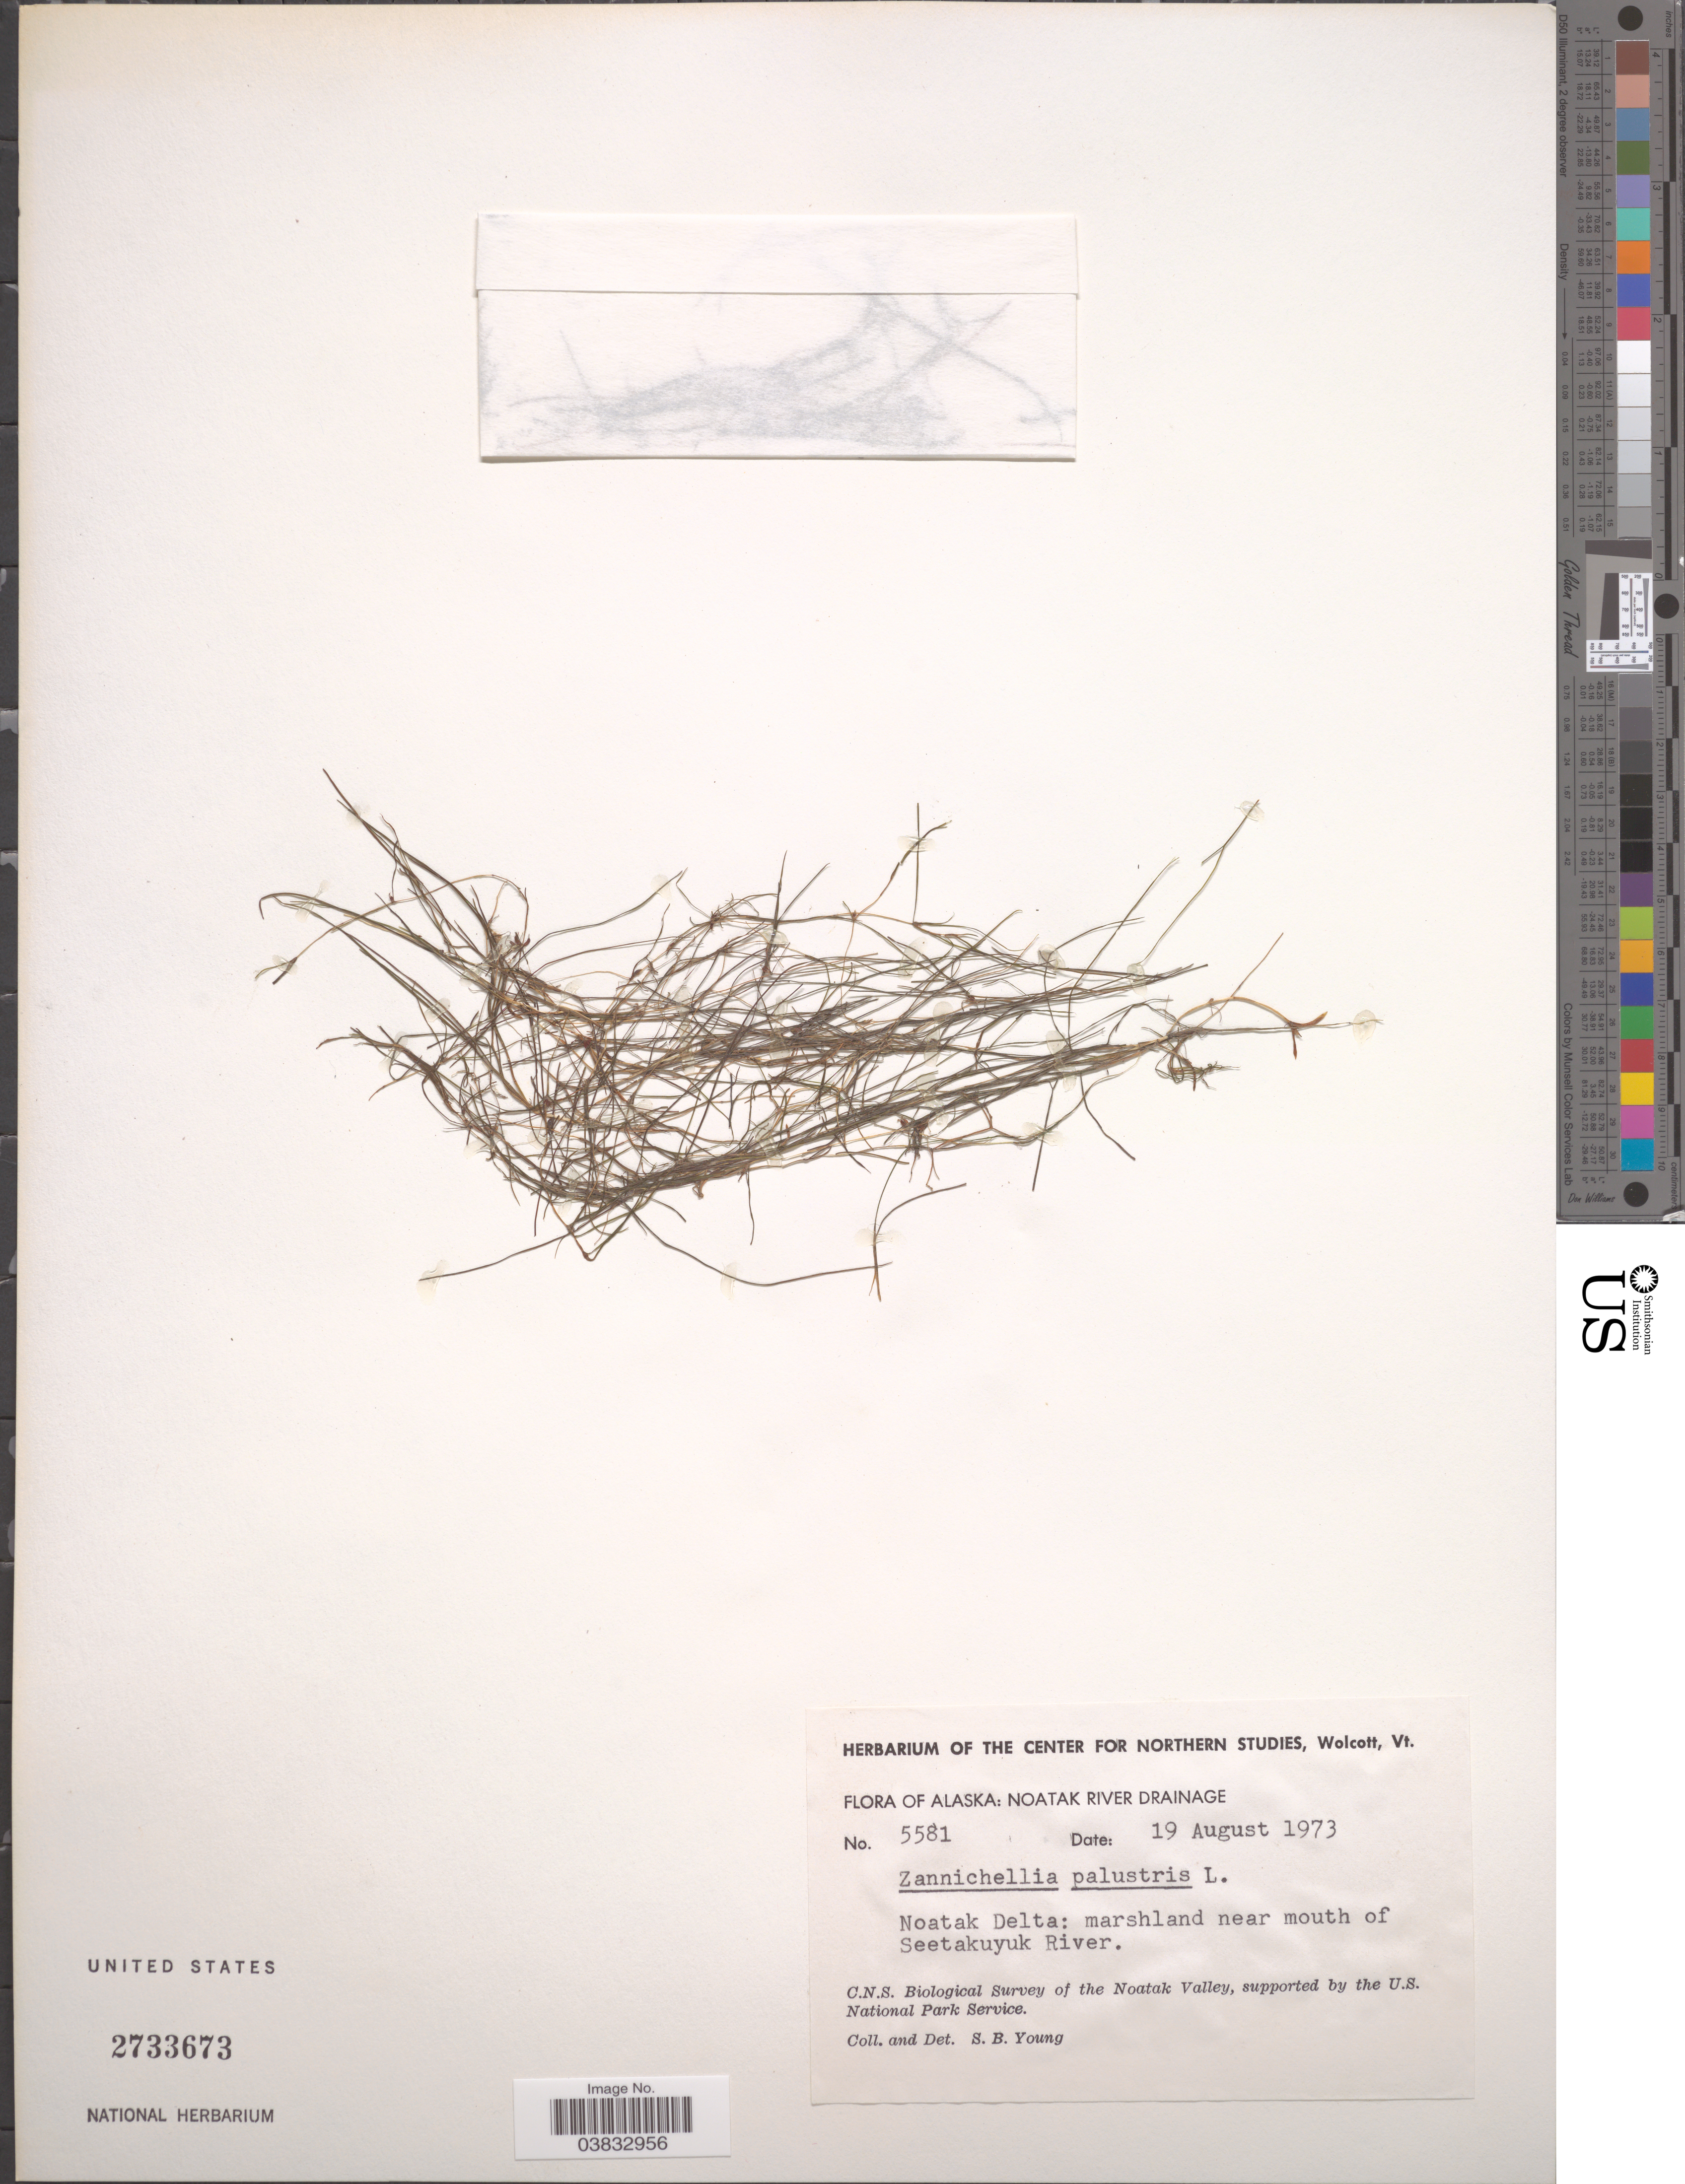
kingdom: Plantae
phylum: Tracheophyta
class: Liliopsida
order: Alismatales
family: Potamogetonaceae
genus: Zannichellia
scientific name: Zannichellia palustris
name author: L.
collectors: S. Young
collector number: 5581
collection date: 1973-08-19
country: United States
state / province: Alaska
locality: Noatak River Drainage. Noatak Delta: marshland near mouth of Seetakuyuk River.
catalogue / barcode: US 2733673